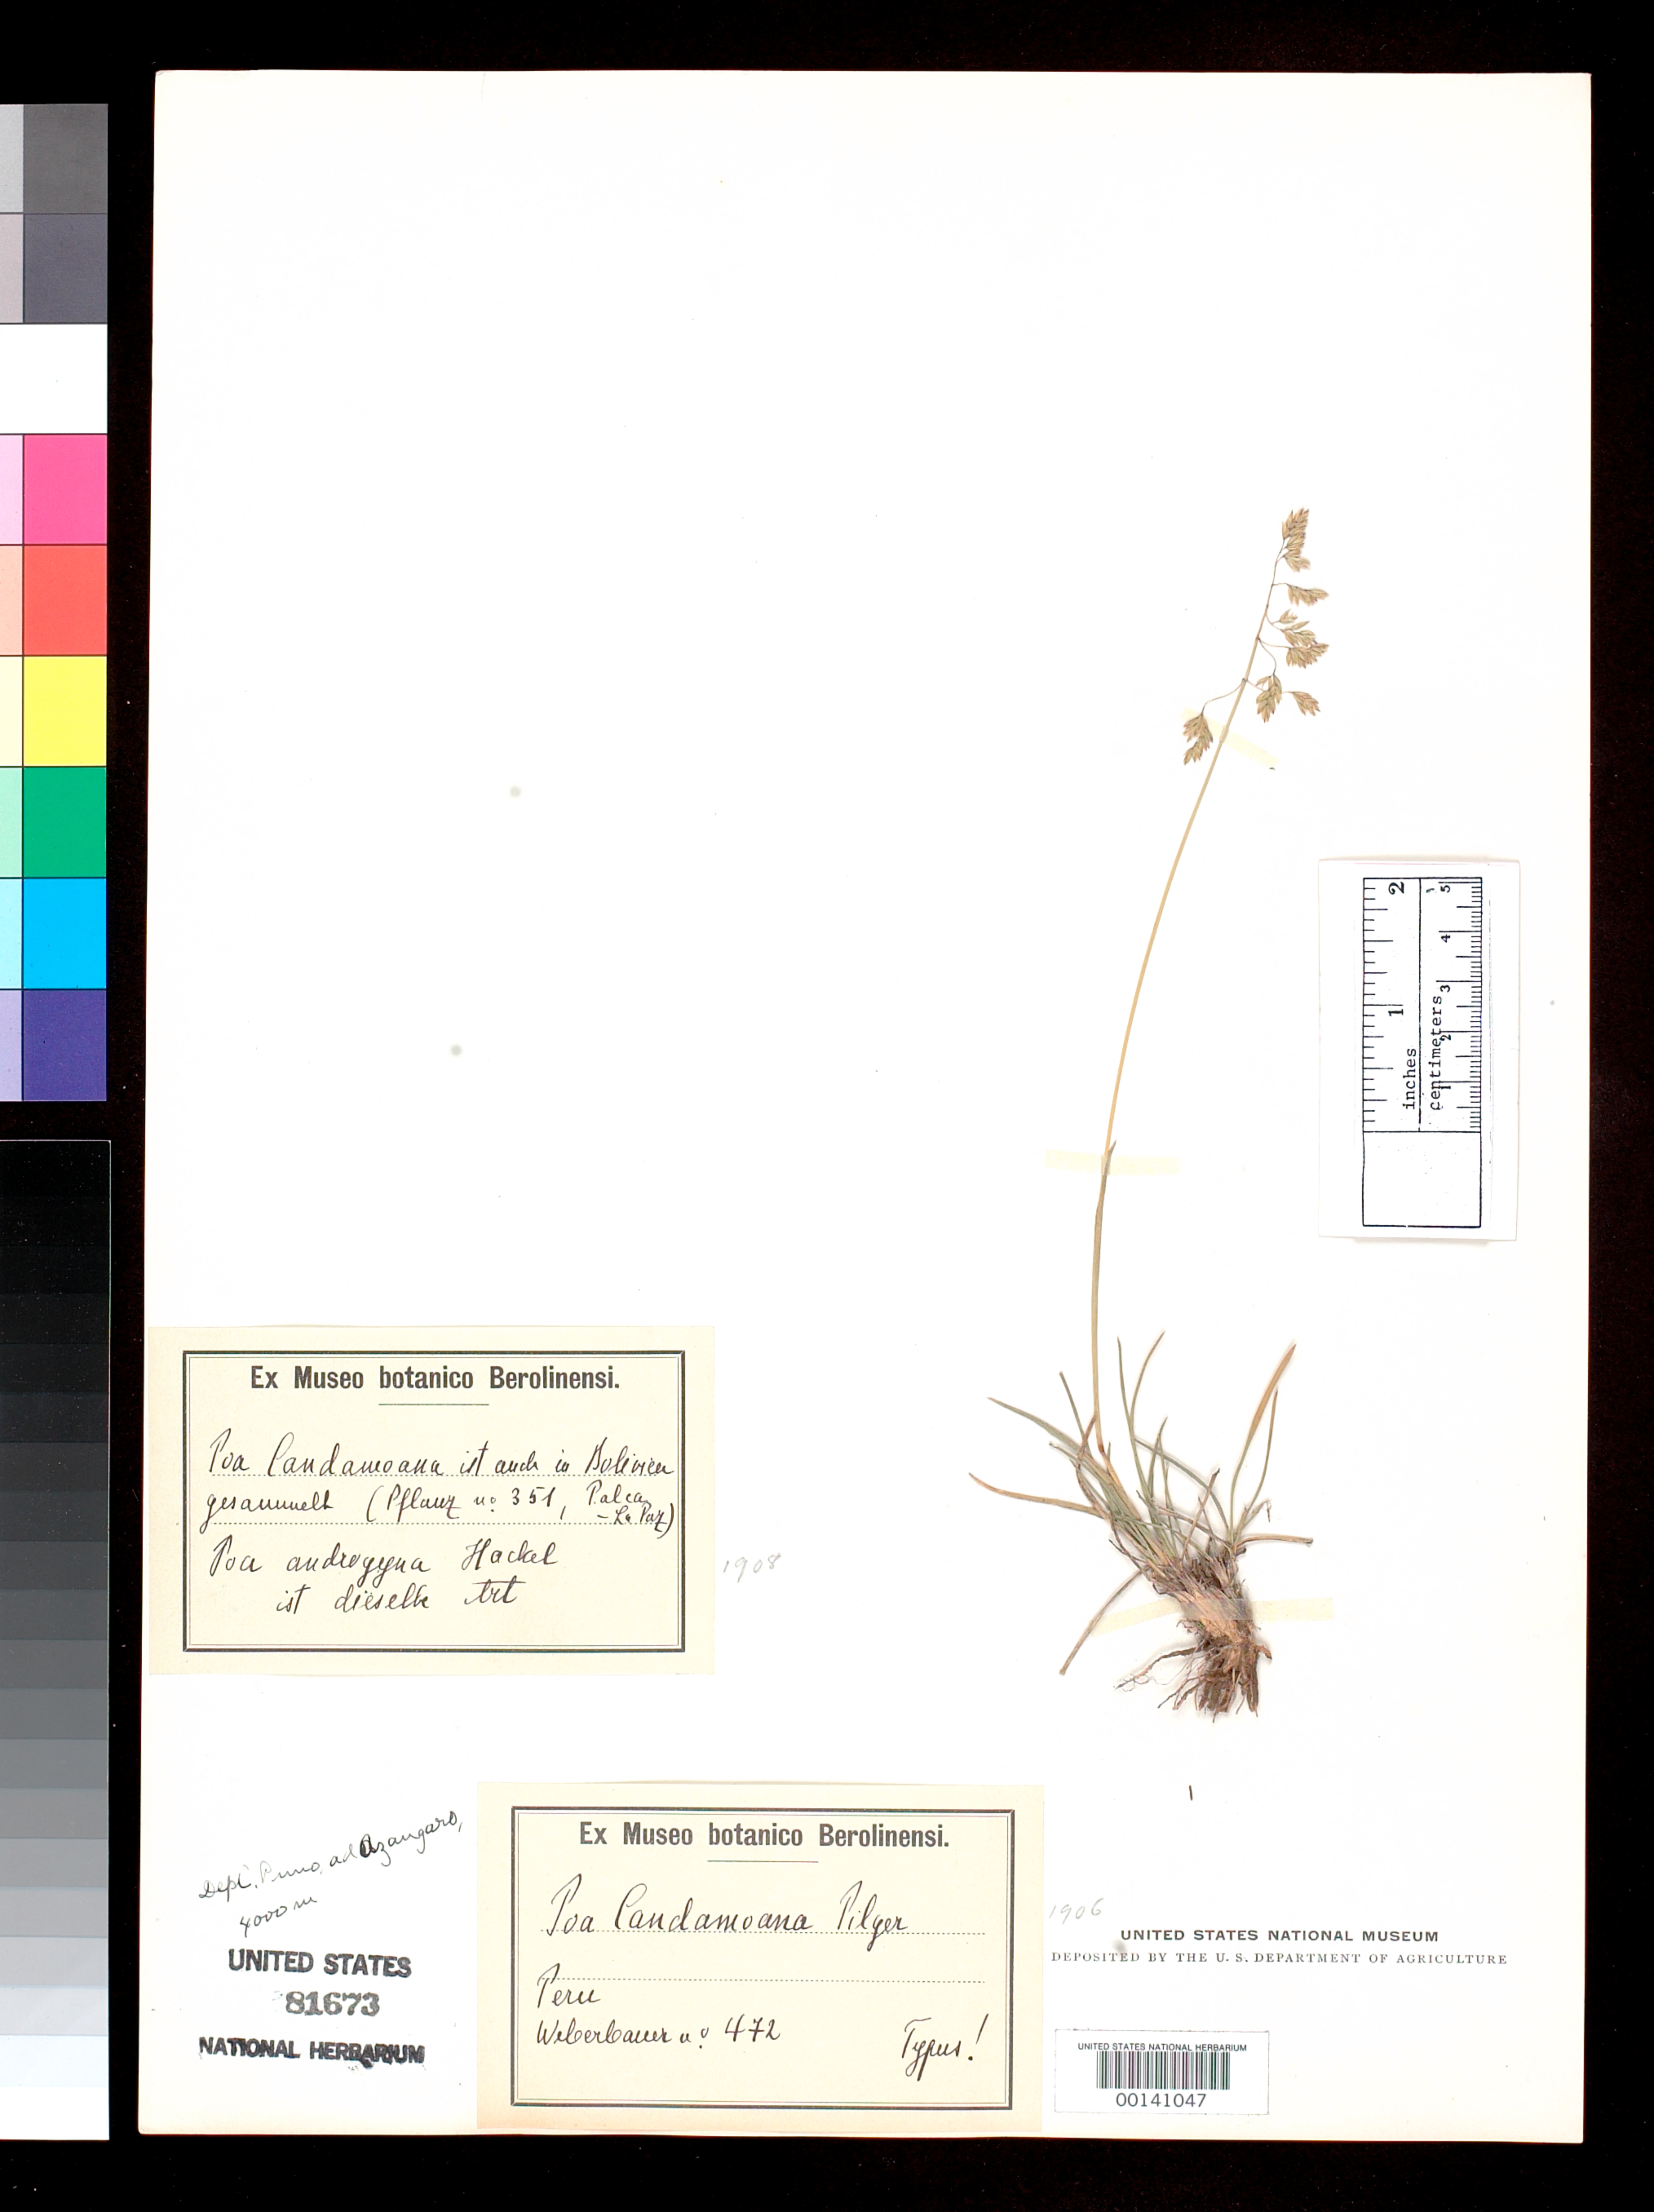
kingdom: Plantae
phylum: Tracheophyta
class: Liliopsida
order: Poales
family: Poaceae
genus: Poa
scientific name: Poa candamoana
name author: Pilg.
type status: Isotype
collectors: A. Weberbauer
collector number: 472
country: Peru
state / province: Puno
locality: Azangaro.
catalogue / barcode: US 81673